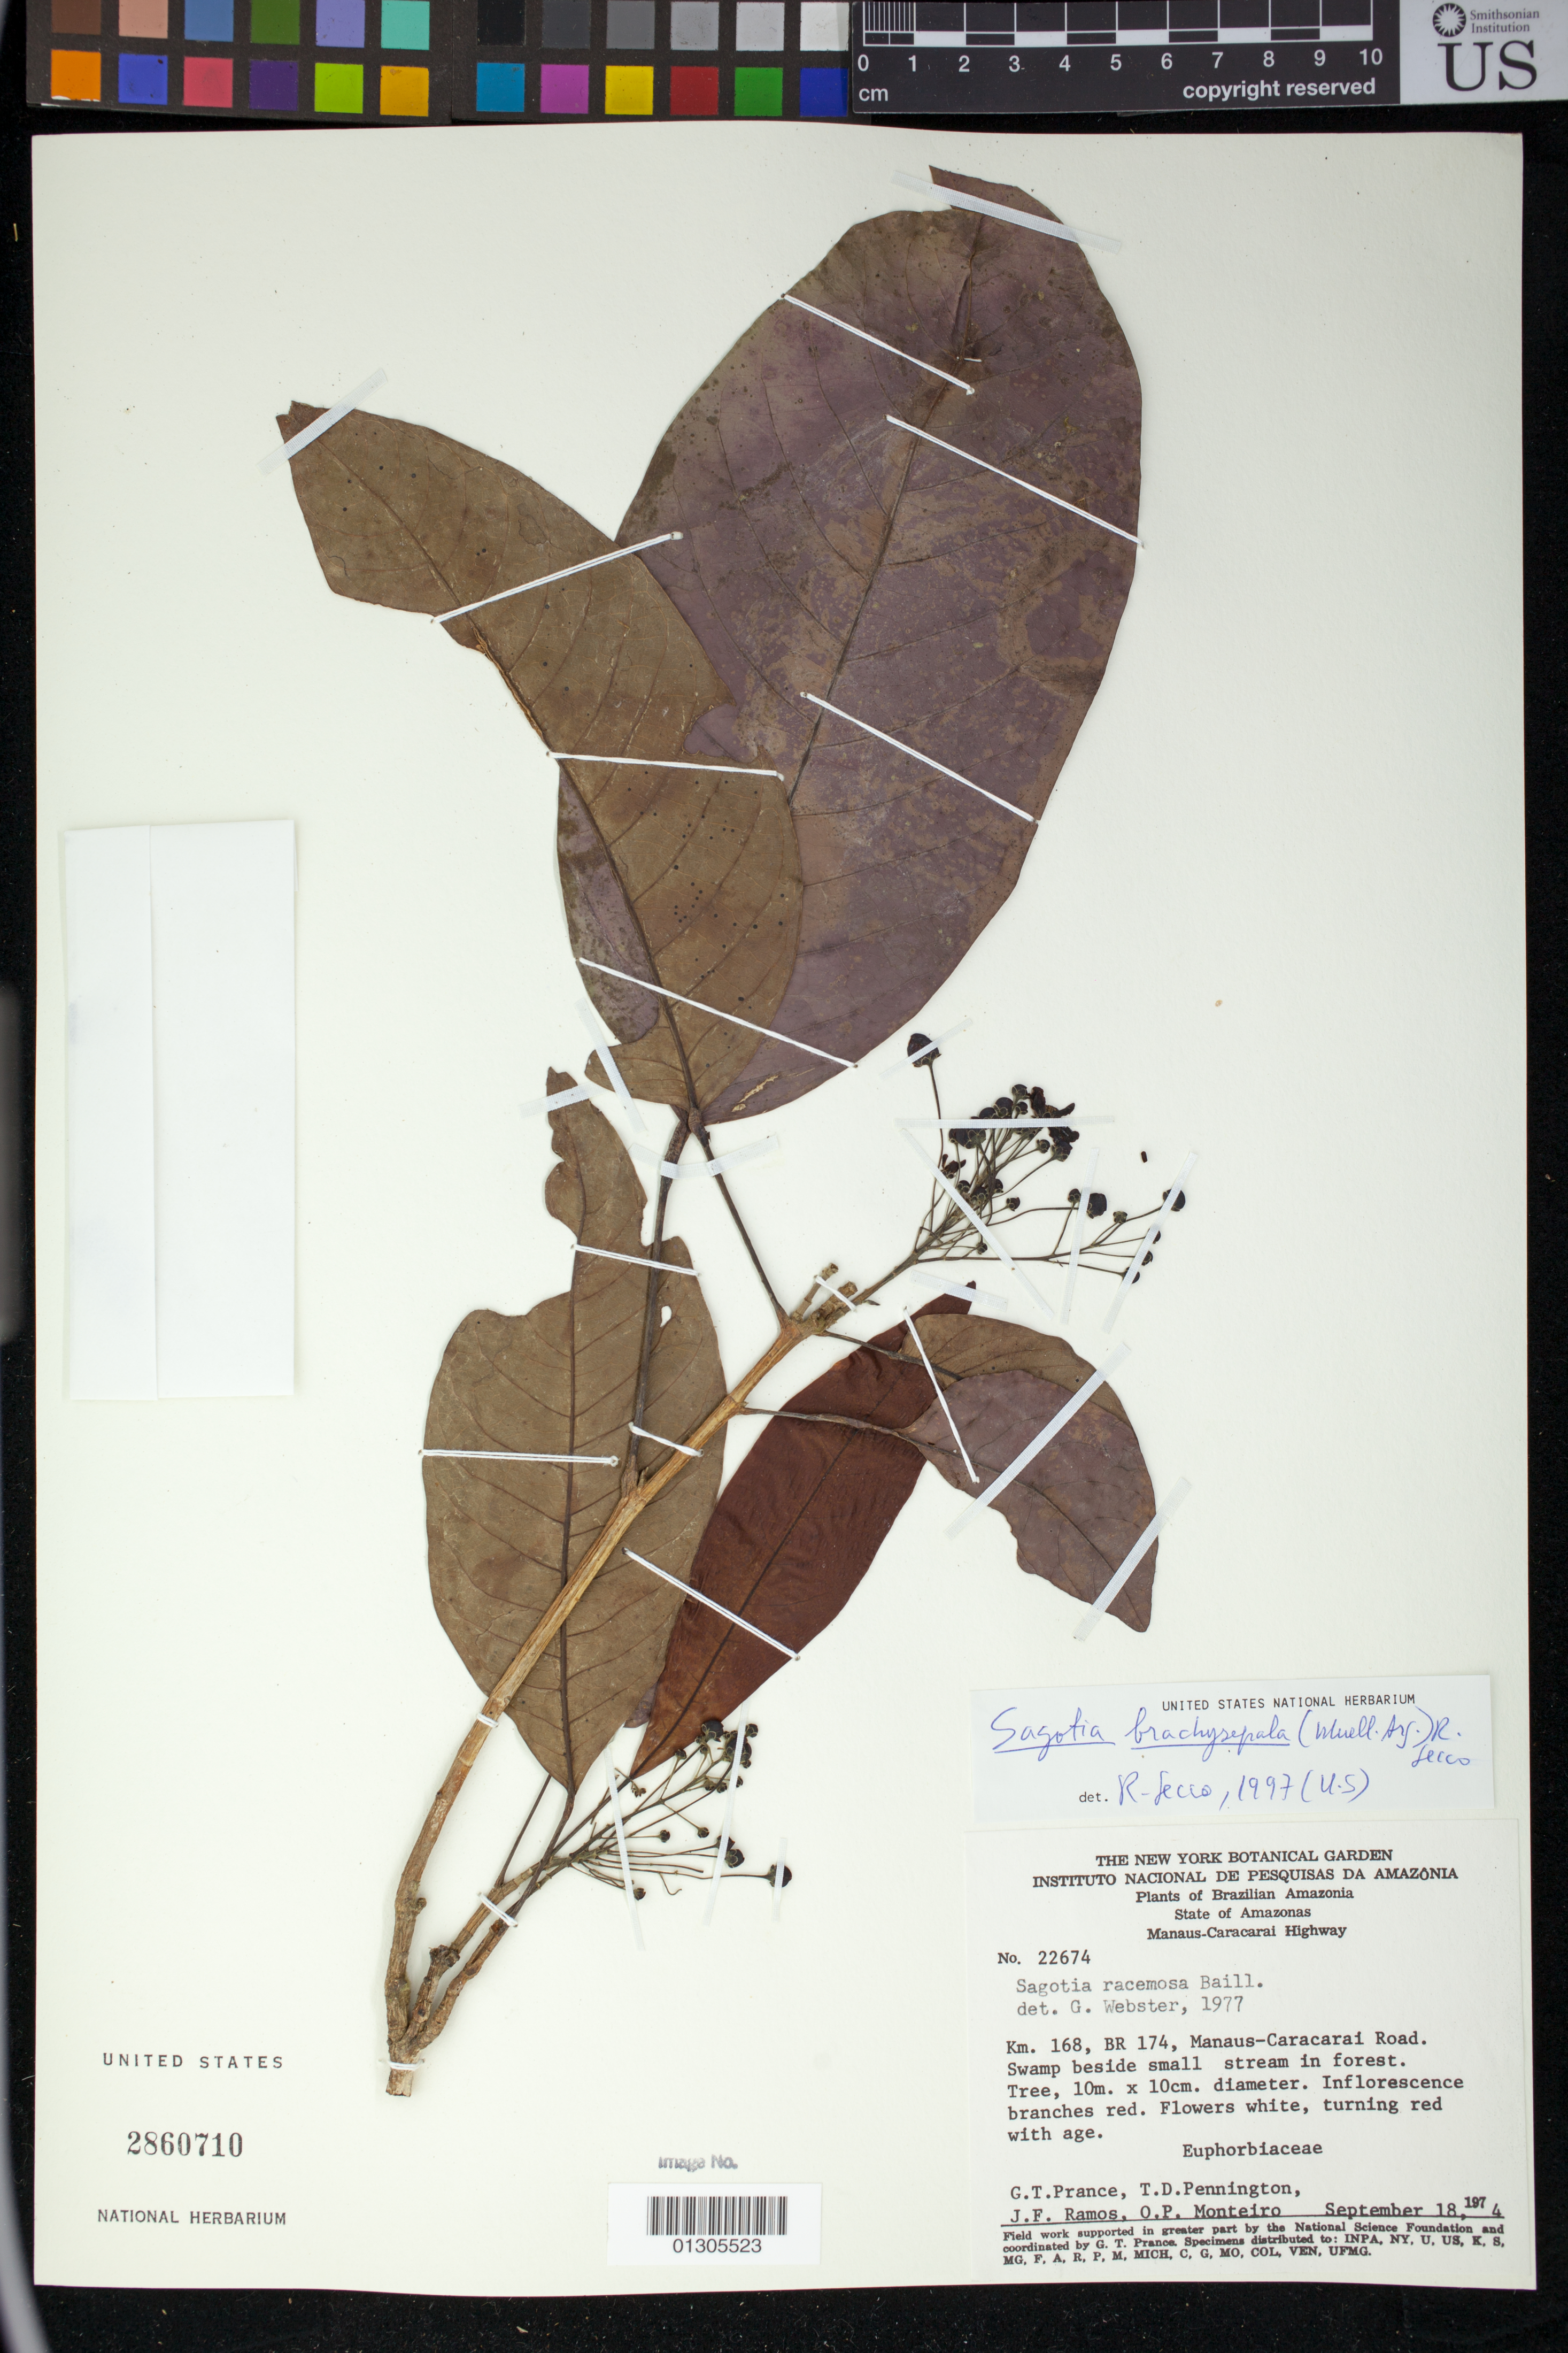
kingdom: Plantae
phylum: Tracheophyta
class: Magnoliopsida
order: Malpighiales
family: Euphorbiaceae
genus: Sagotia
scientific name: Sagotia racemosa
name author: Baill.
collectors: G. T. Prance, T. D. Pennington, J. F. Ramos & O. P. Monteiro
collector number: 22674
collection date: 1974-09-18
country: Brazil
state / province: Amazonas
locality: Km, 168, BR 174 Manaus-Caracarai Road,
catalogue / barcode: US 2860710